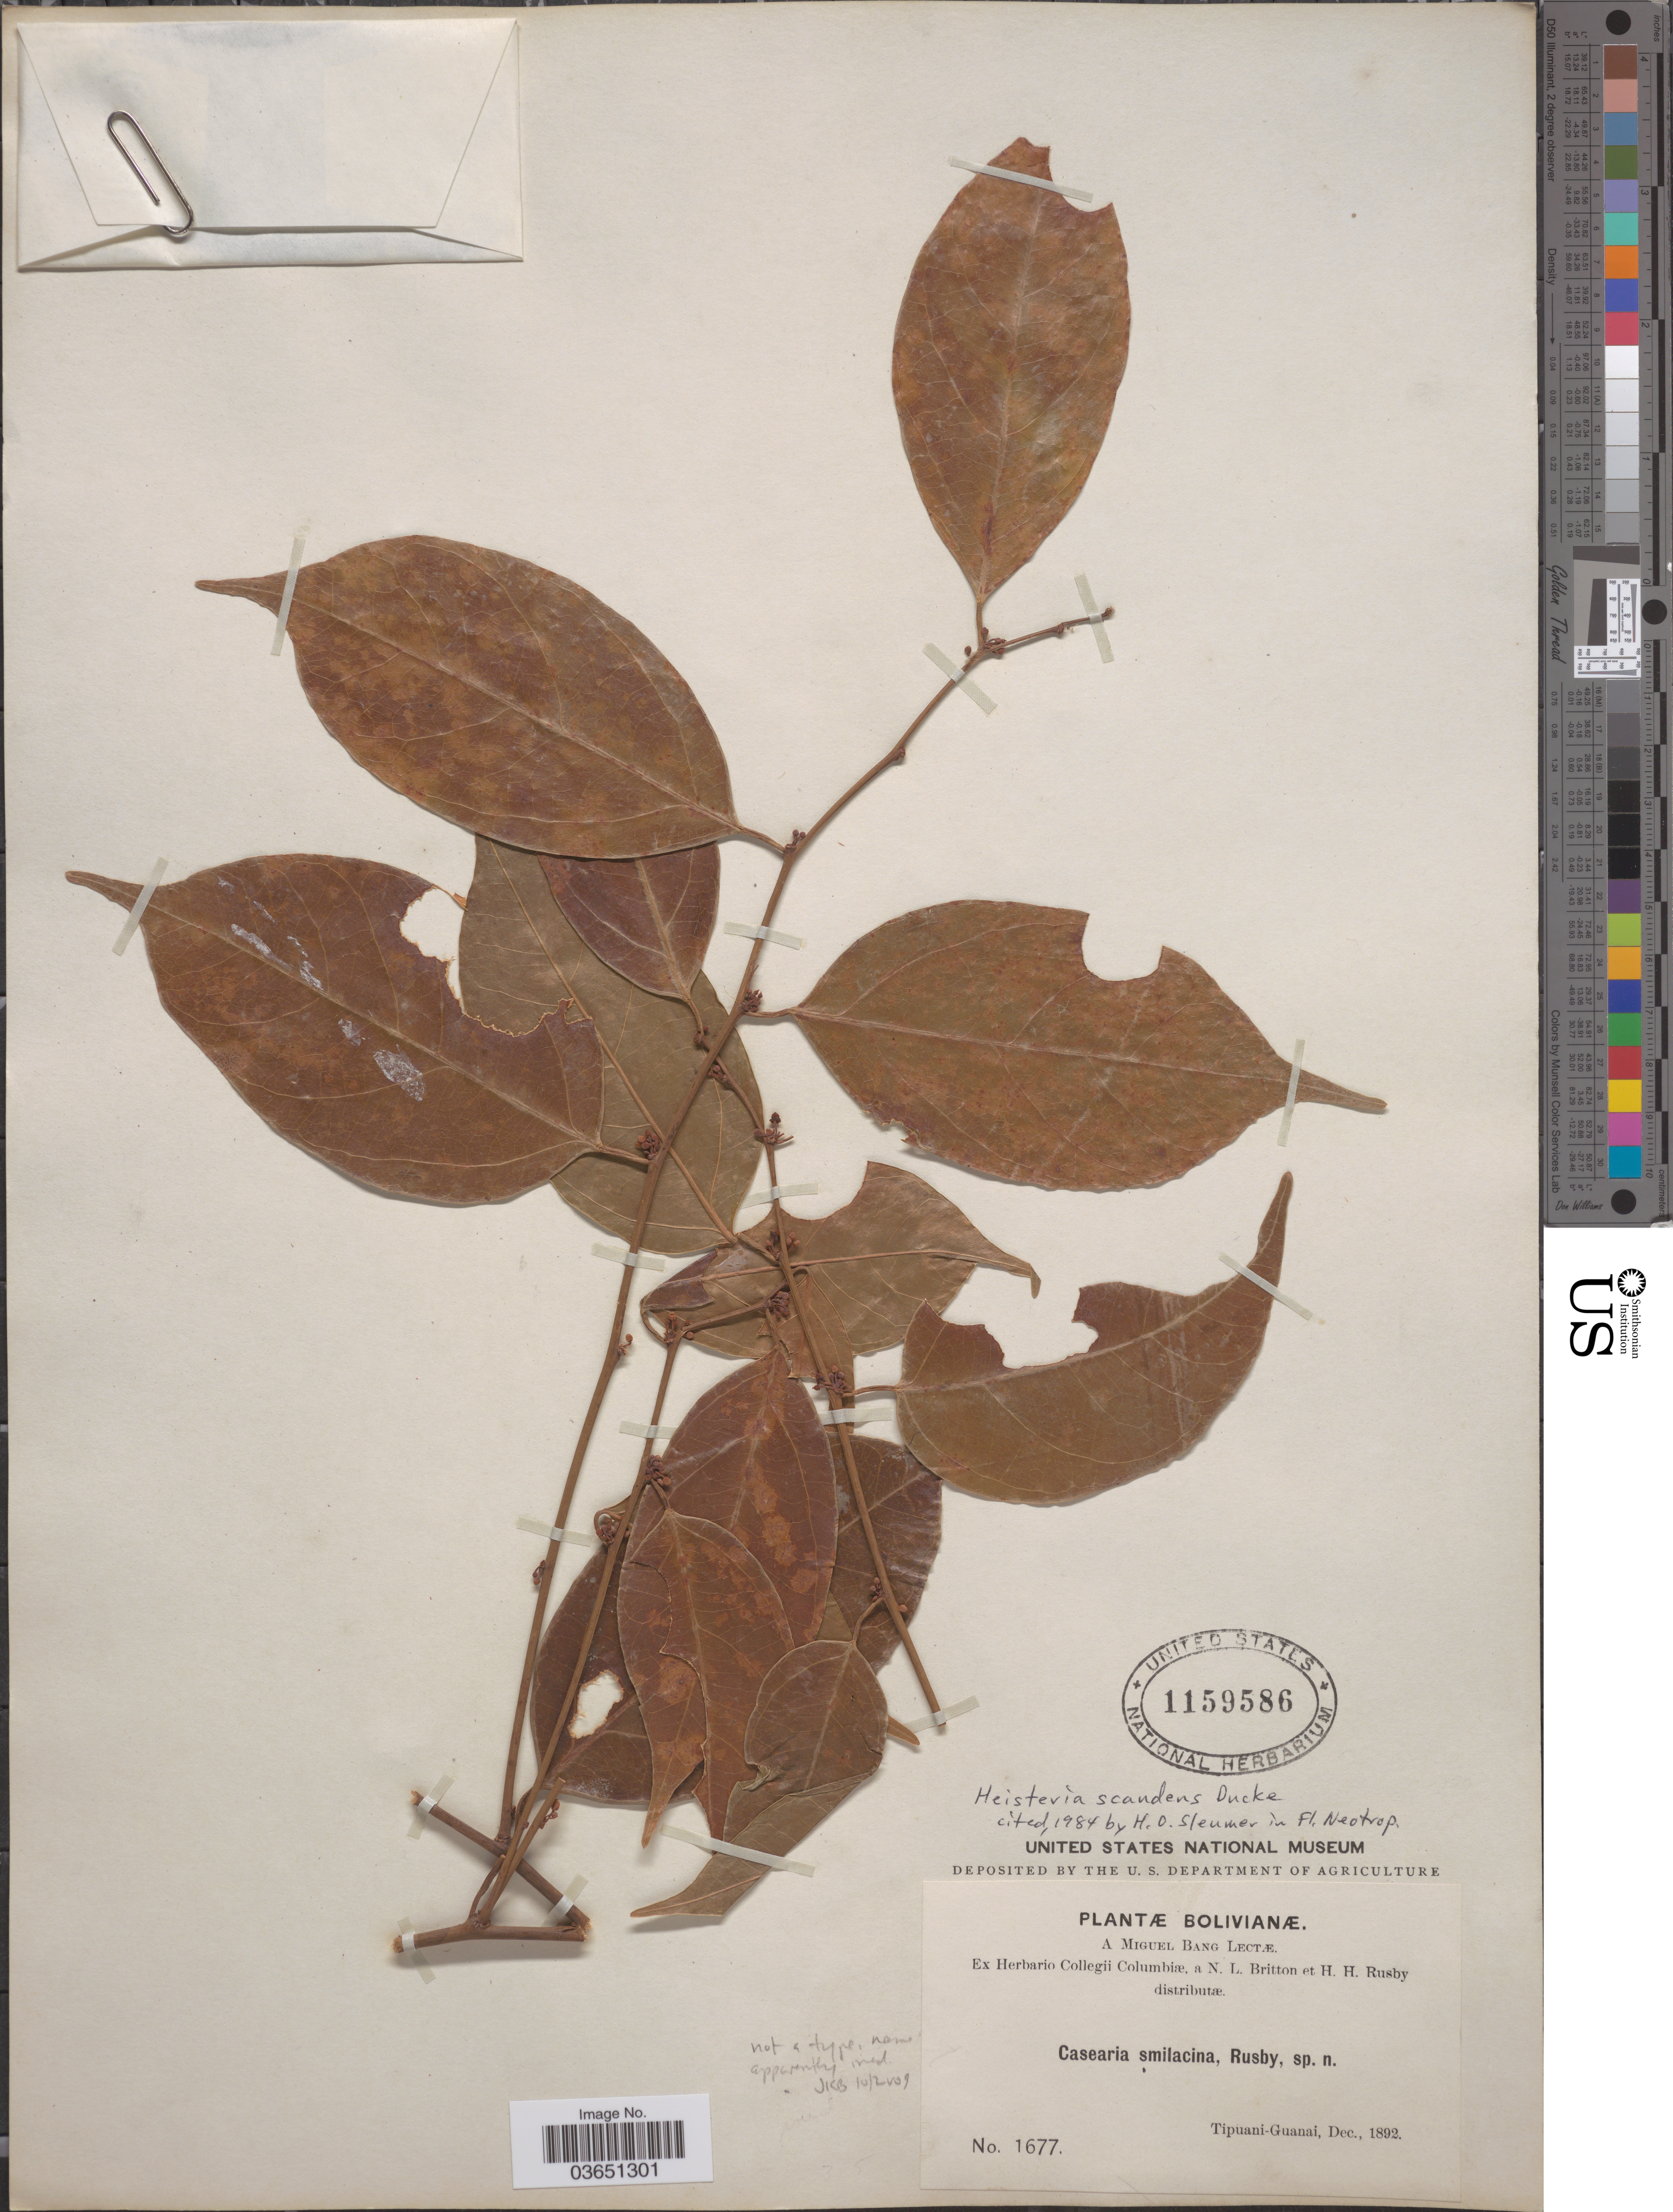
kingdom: Plantae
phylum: Tracheophyta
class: Magnoliopsida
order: Santalales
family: Erythropalaceae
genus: Heisteria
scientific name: Heisteria scandens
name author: Ducke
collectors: M. Bang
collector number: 1677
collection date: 1892-12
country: Bolivia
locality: Tipuani-Guanai.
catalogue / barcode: US 1159586